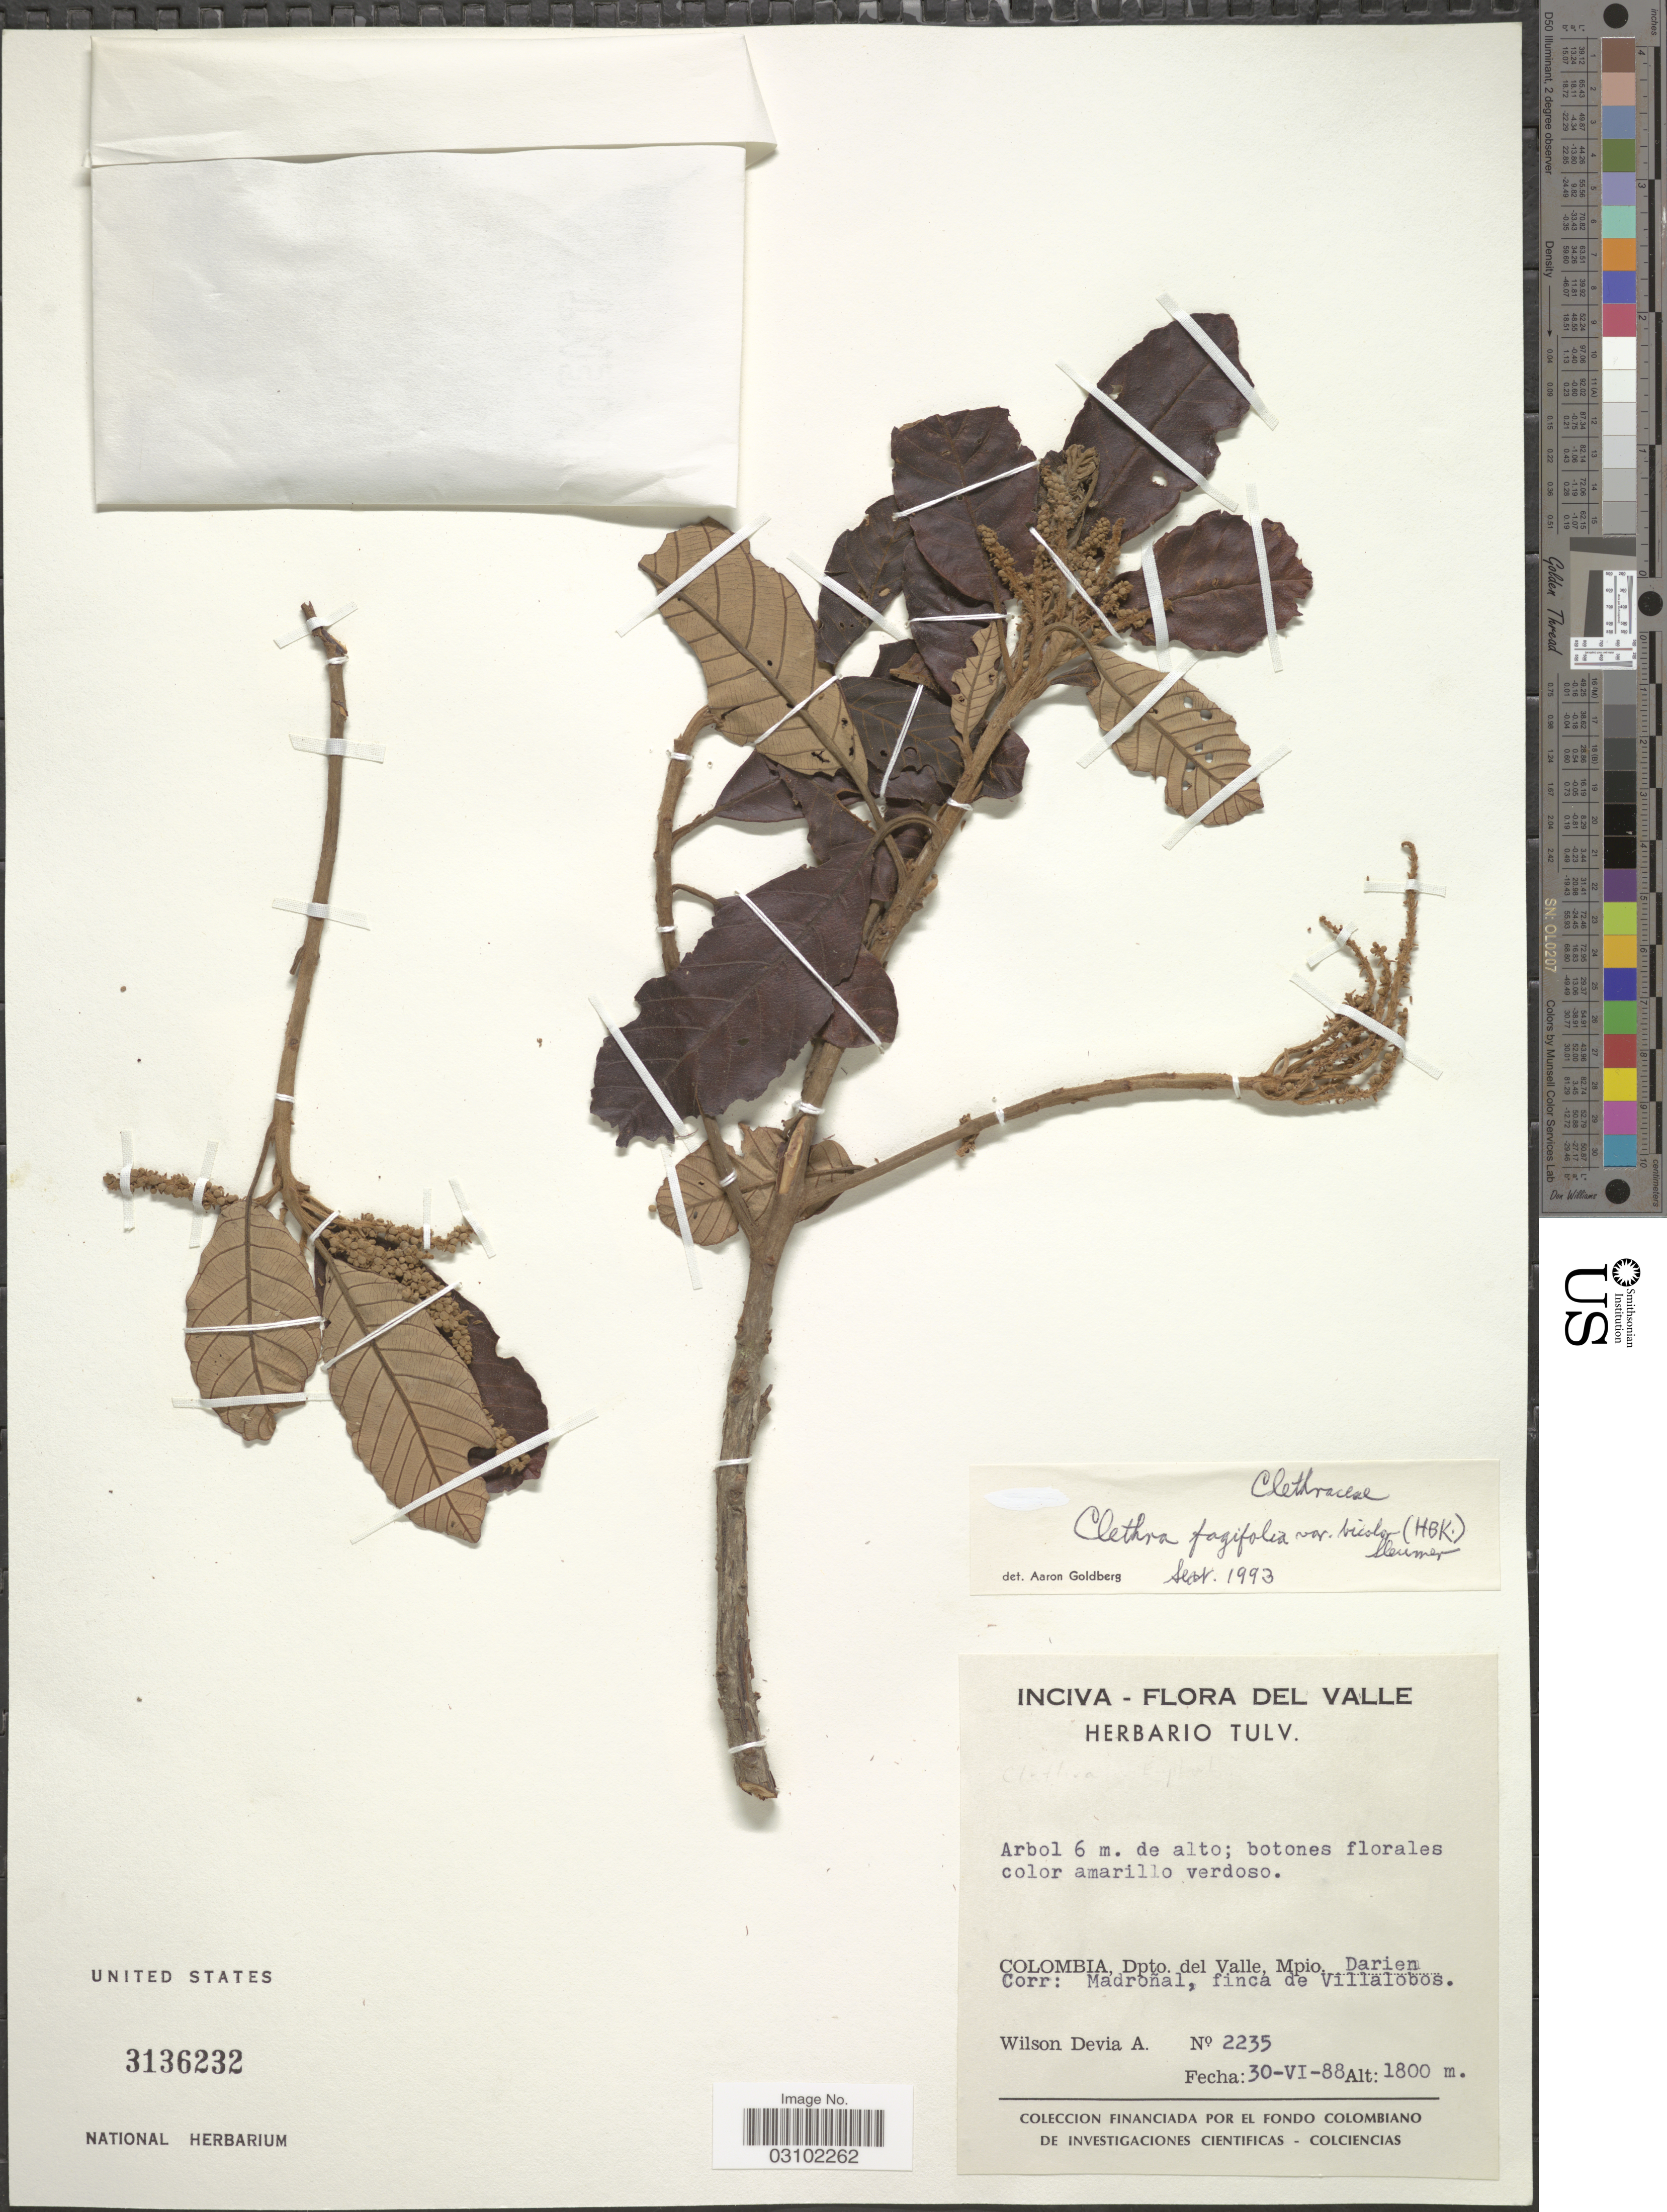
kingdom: Plantae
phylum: Tracheophyta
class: Magnoliopsida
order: Ericales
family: Clethraceae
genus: Clethra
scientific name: Clethra fagifolia var. bicolor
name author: Kunth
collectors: W. Devia A.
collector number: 2235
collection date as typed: Transcribed d/m/y: 30/6/88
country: Colombia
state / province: Valle del Cauca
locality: Dpto. del Valle, Mpio. Darien, Corr: Madronal, finca de Villalobos.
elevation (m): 1800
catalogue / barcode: US 3136232